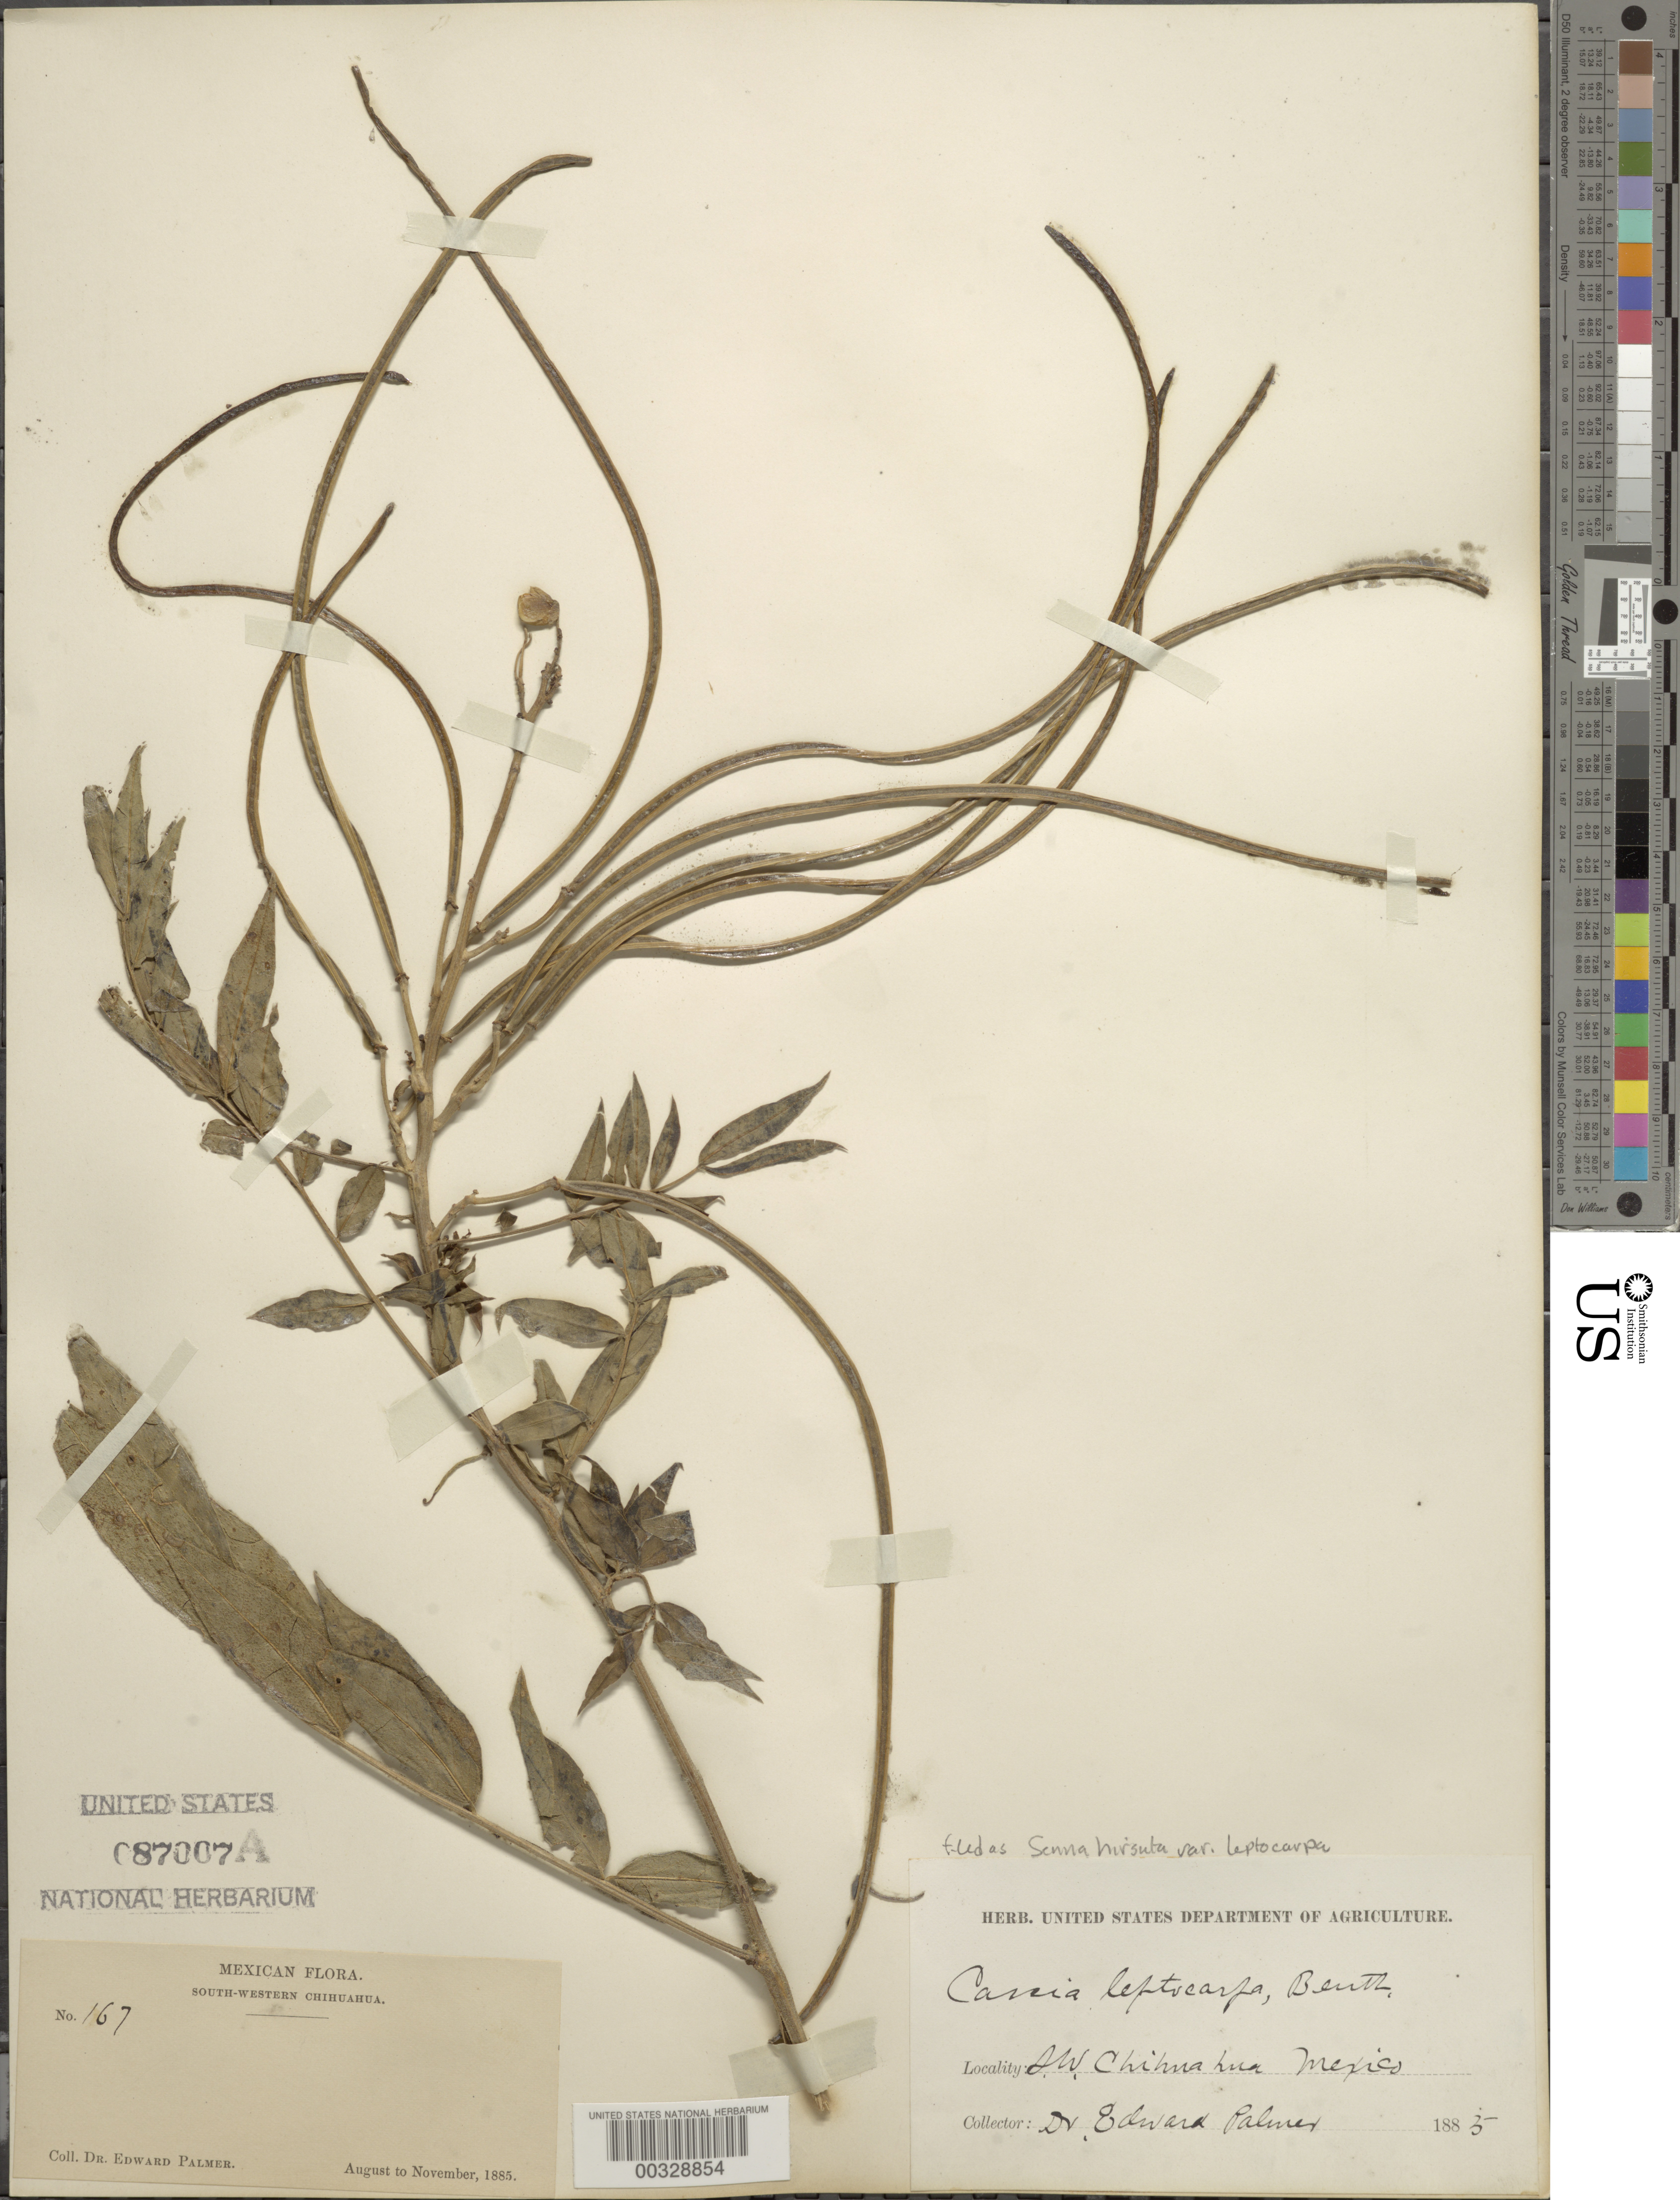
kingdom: Plantae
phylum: Tracheophyta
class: Magnoliopsida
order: Fabales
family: Fabaceae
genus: Senna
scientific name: Senna hirsuta var. leptocarpa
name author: (Benth.) H.S. Irwin & Barneby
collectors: E. Palmer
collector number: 167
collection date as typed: Aug 1885 to -- Nov 1885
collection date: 1885-08/1885-11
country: Mexico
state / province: Chihuahua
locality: SW Chihuahua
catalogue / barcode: US 87007A